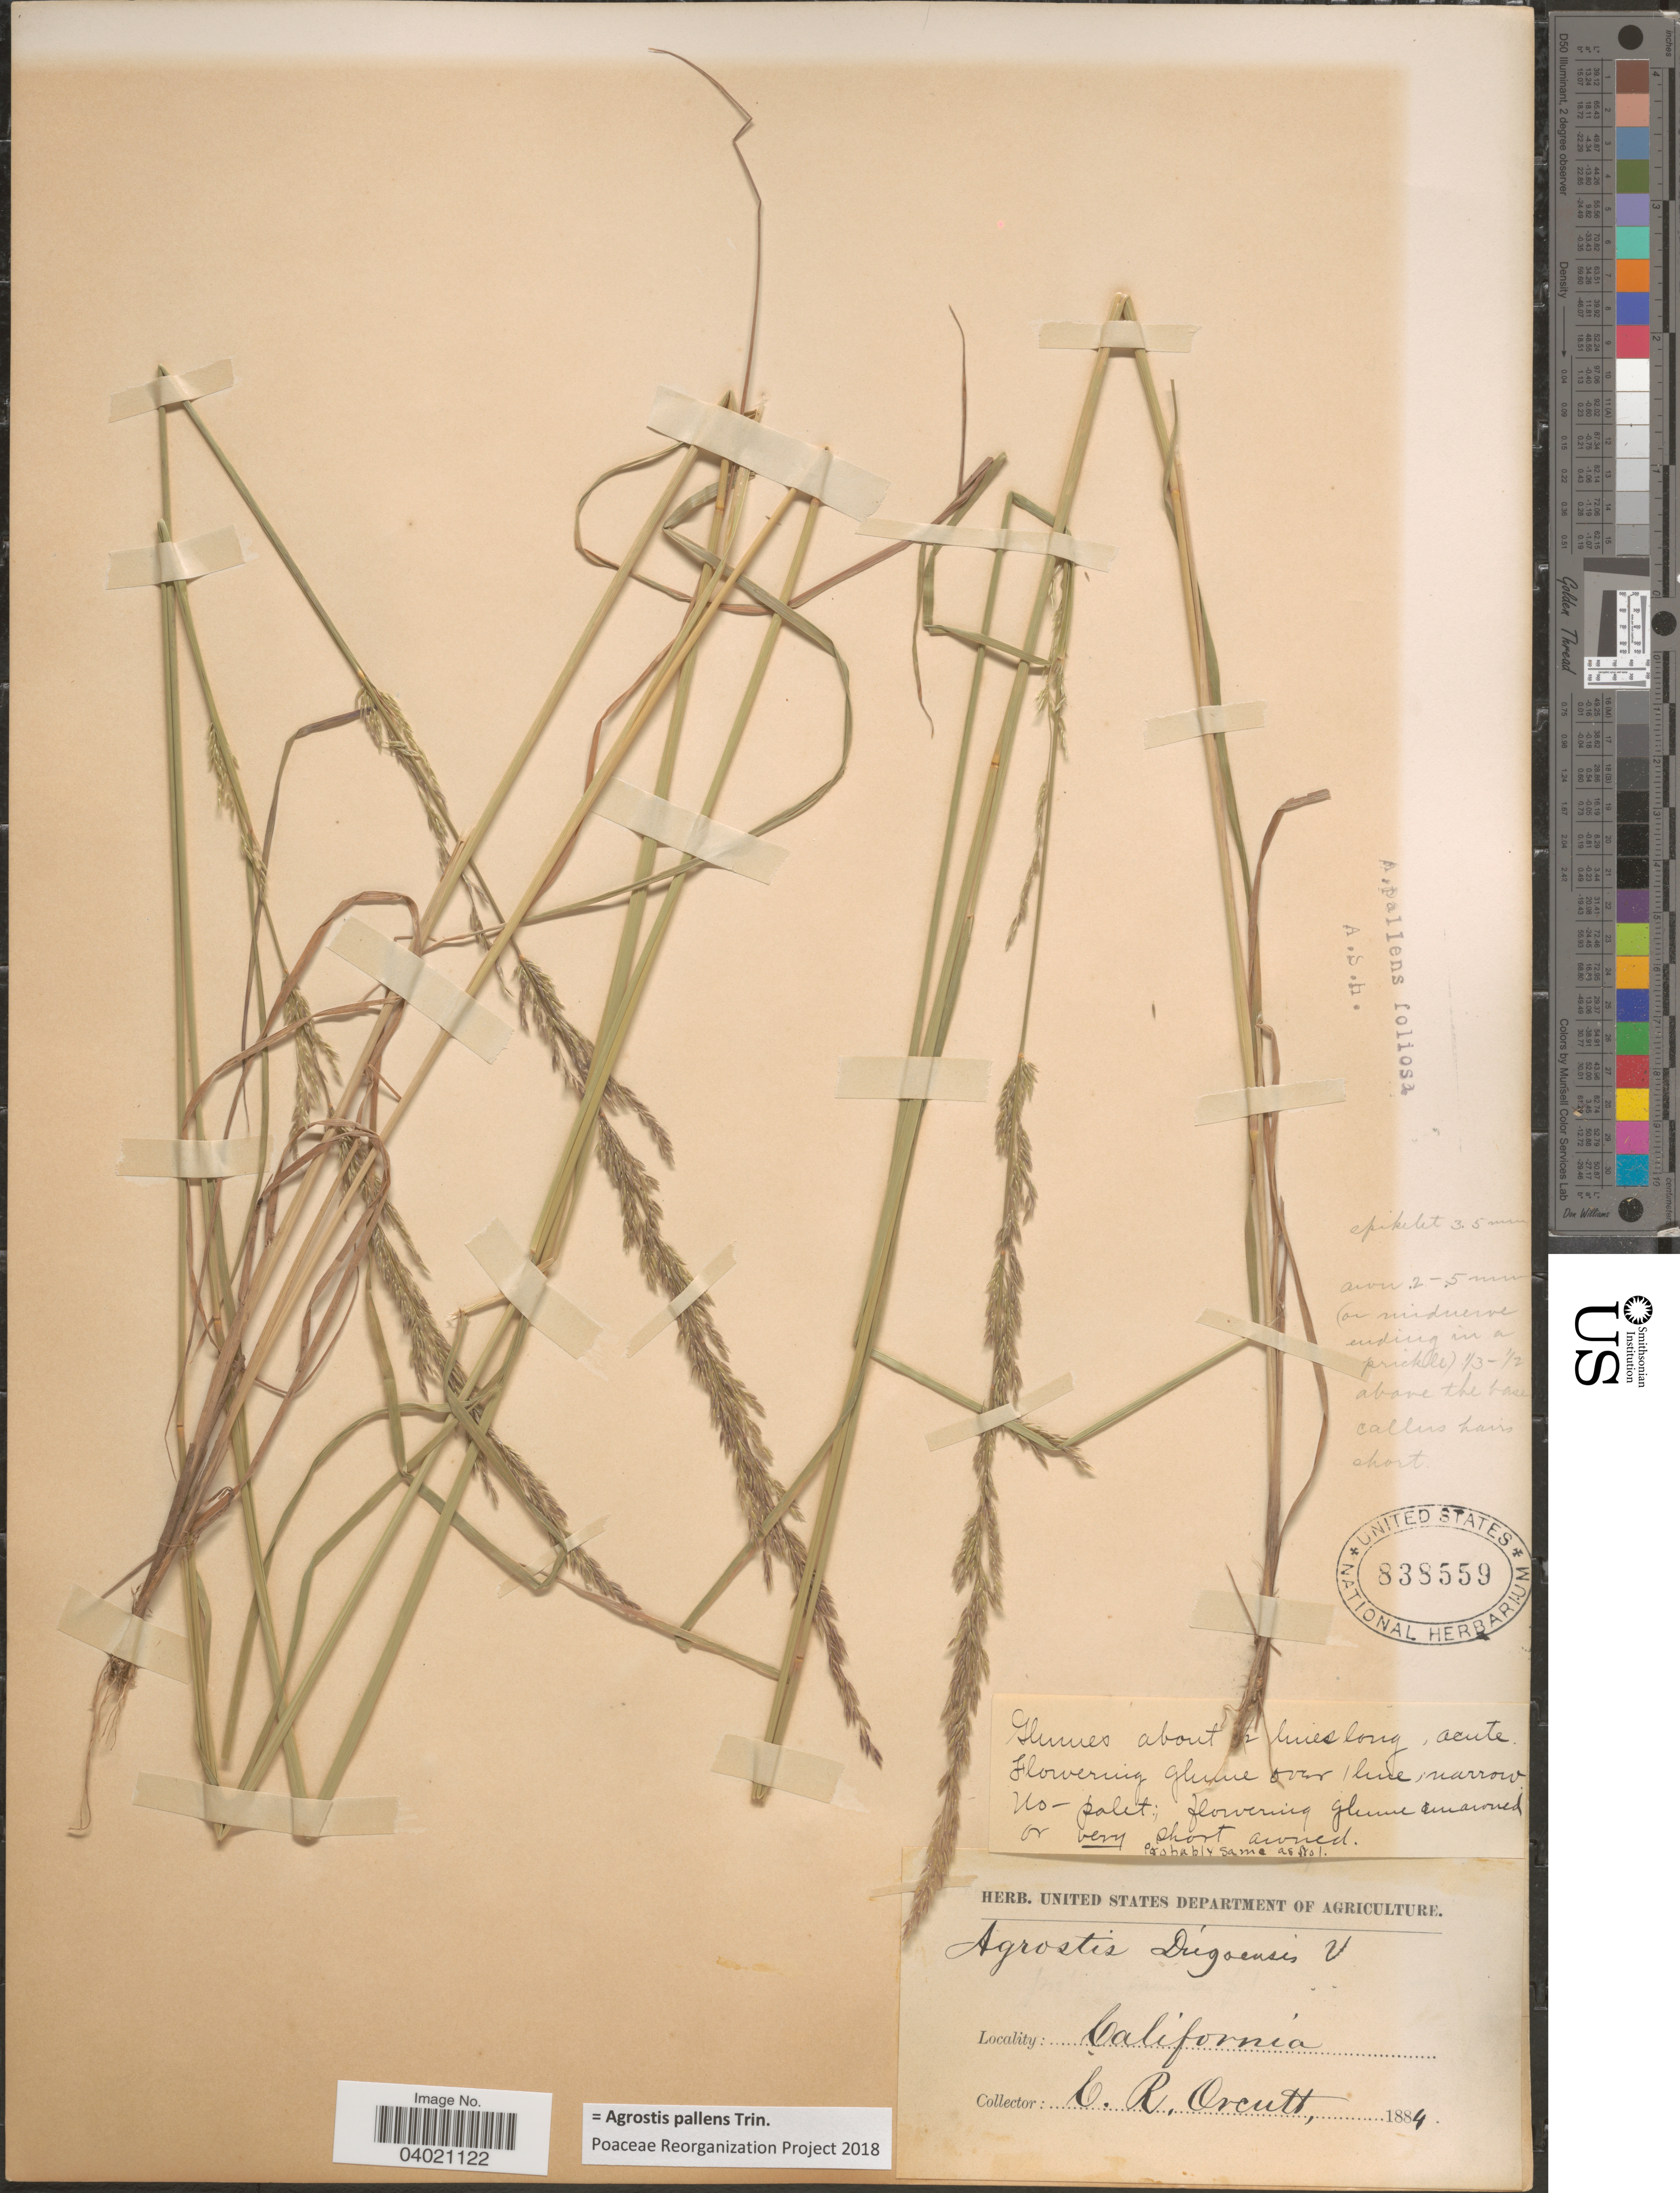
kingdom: Plantae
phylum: Tracheophyta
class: Liliopsida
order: Poales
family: Poaceae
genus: Agrostis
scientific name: Agrostis pallens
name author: Trin.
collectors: C. R. Orcutt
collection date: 1884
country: United States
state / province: California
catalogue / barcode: US 838559